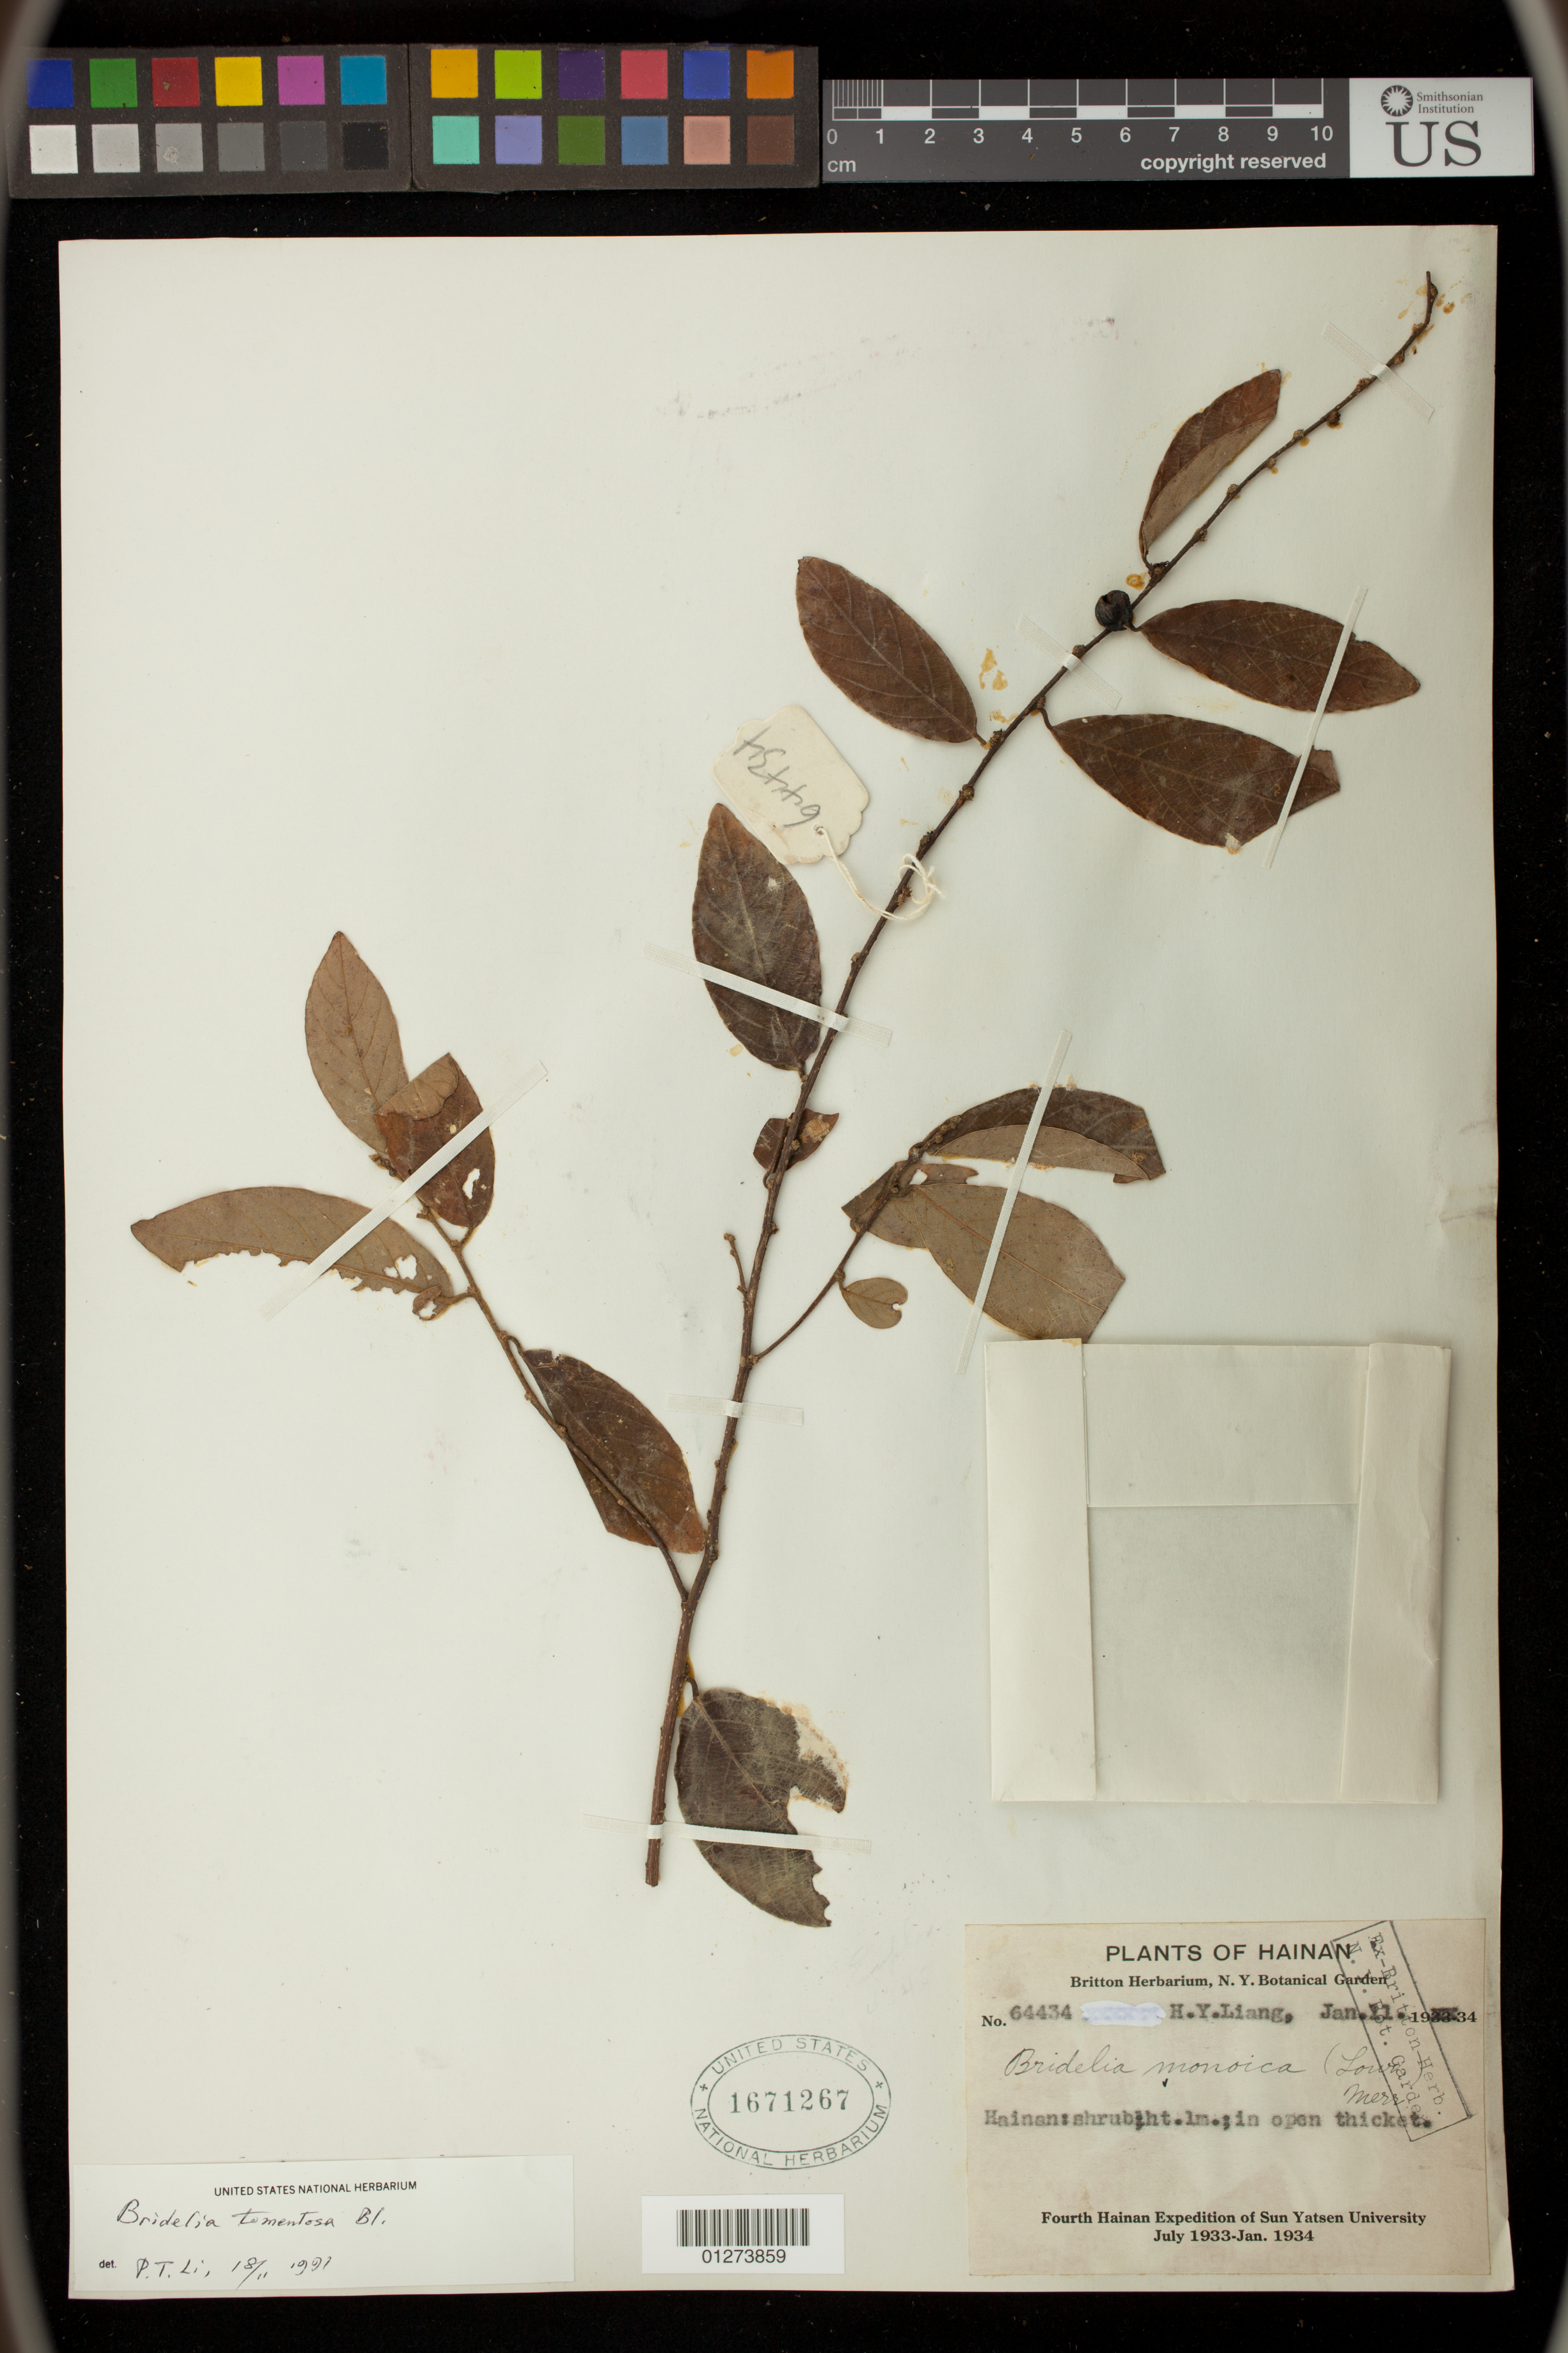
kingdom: Plantae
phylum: Tracheophyta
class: Magnoliopsida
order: Malpighiales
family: Phyllanthaceae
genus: Bridelia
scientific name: Bridelia tomentosa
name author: Blume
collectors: H. Y. Liang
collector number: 64434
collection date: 1934-01-11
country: China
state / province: Hainan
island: Hainan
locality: Hainan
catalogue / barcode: US 1671267